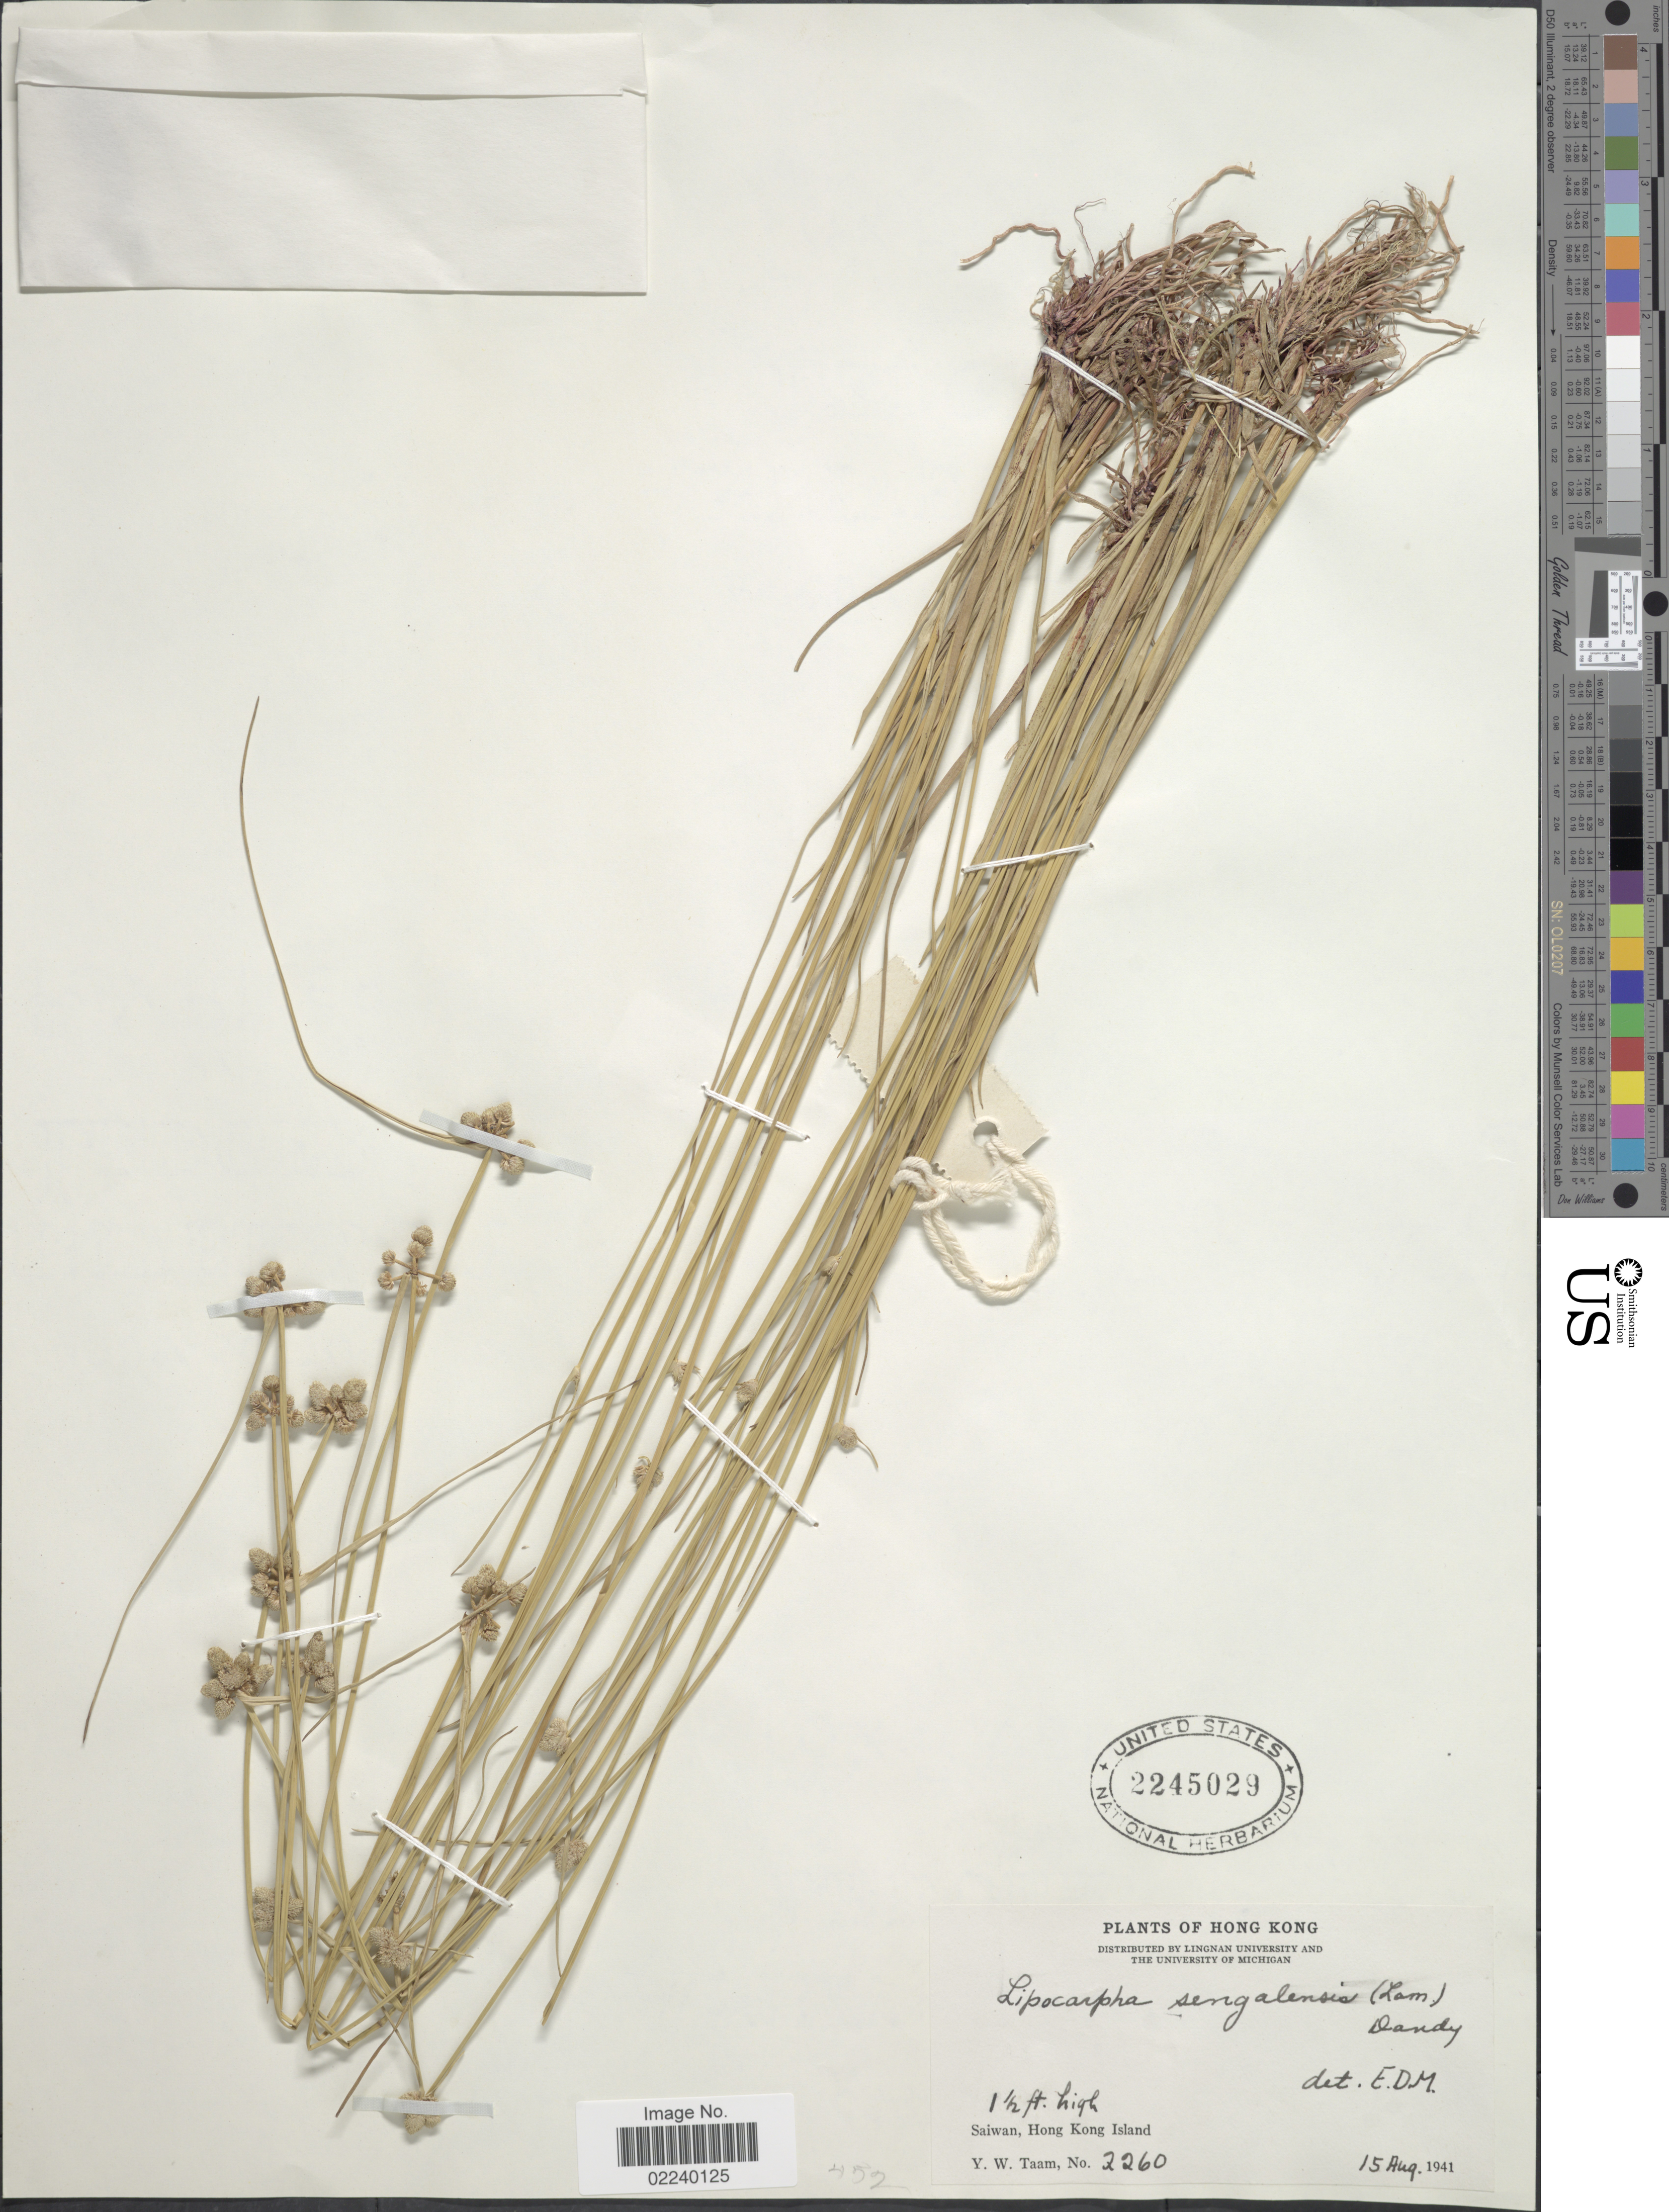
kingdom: Plantae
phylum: Tracheophyta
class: Liliopsida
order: Poales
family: Cyperaceae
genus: Cyperus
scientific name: Cyperus albescens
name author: (Steud.) Larridon & Govaerts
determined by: Strong, M. T., (US), Smithsonian Institution - National Museum of Natural History (UNITED STATES)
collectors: Y. W. Taam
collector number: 2260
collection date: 1941-08-15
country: China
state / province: Hong Kong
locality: Saiwan, Hong Kong Island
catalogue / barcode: US 2245029